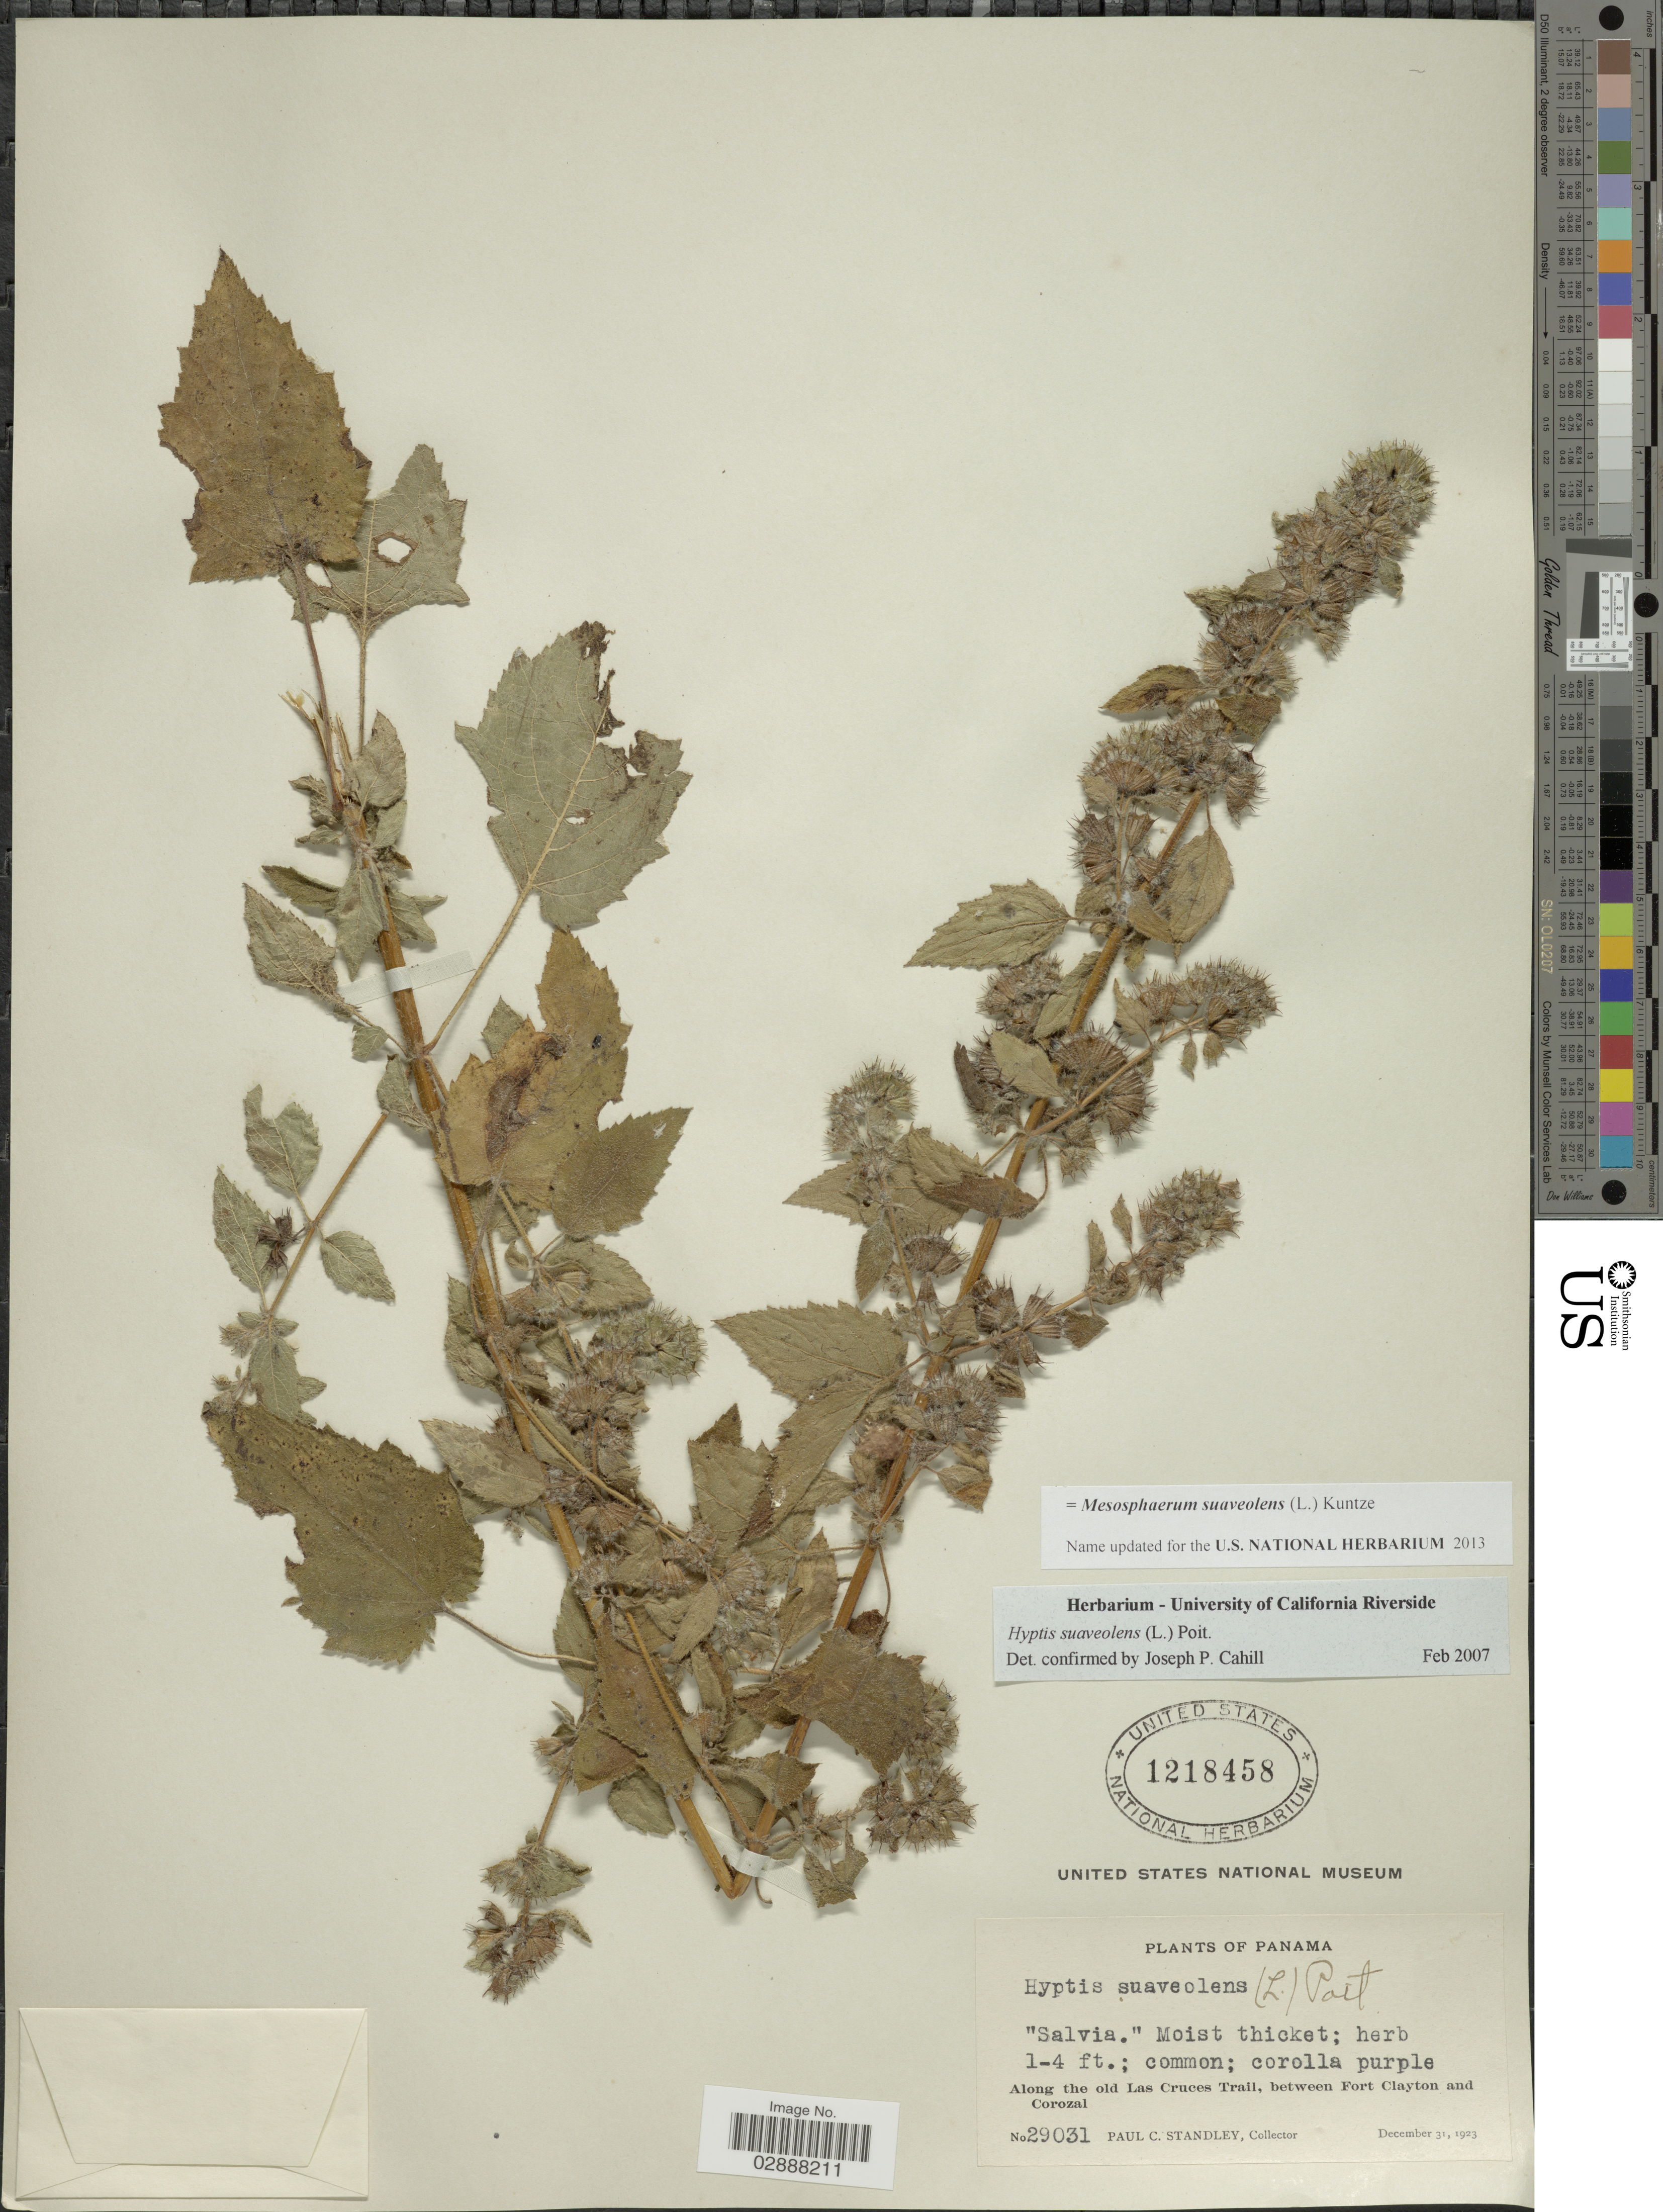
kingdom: Plantae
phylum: Tracheophyta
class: Magnoliopsida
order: Lamiales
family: Lamiaceae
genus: Mesosphaerum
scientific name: Mesosphaerum suaveolens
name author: (L.) Kuntze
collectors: P. C. Standley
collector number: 29031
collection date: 1923-12-31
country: Panama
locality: Along the old Las Cruces Trail, between Fort Clayton and Corozal.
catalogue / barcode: US 1218458